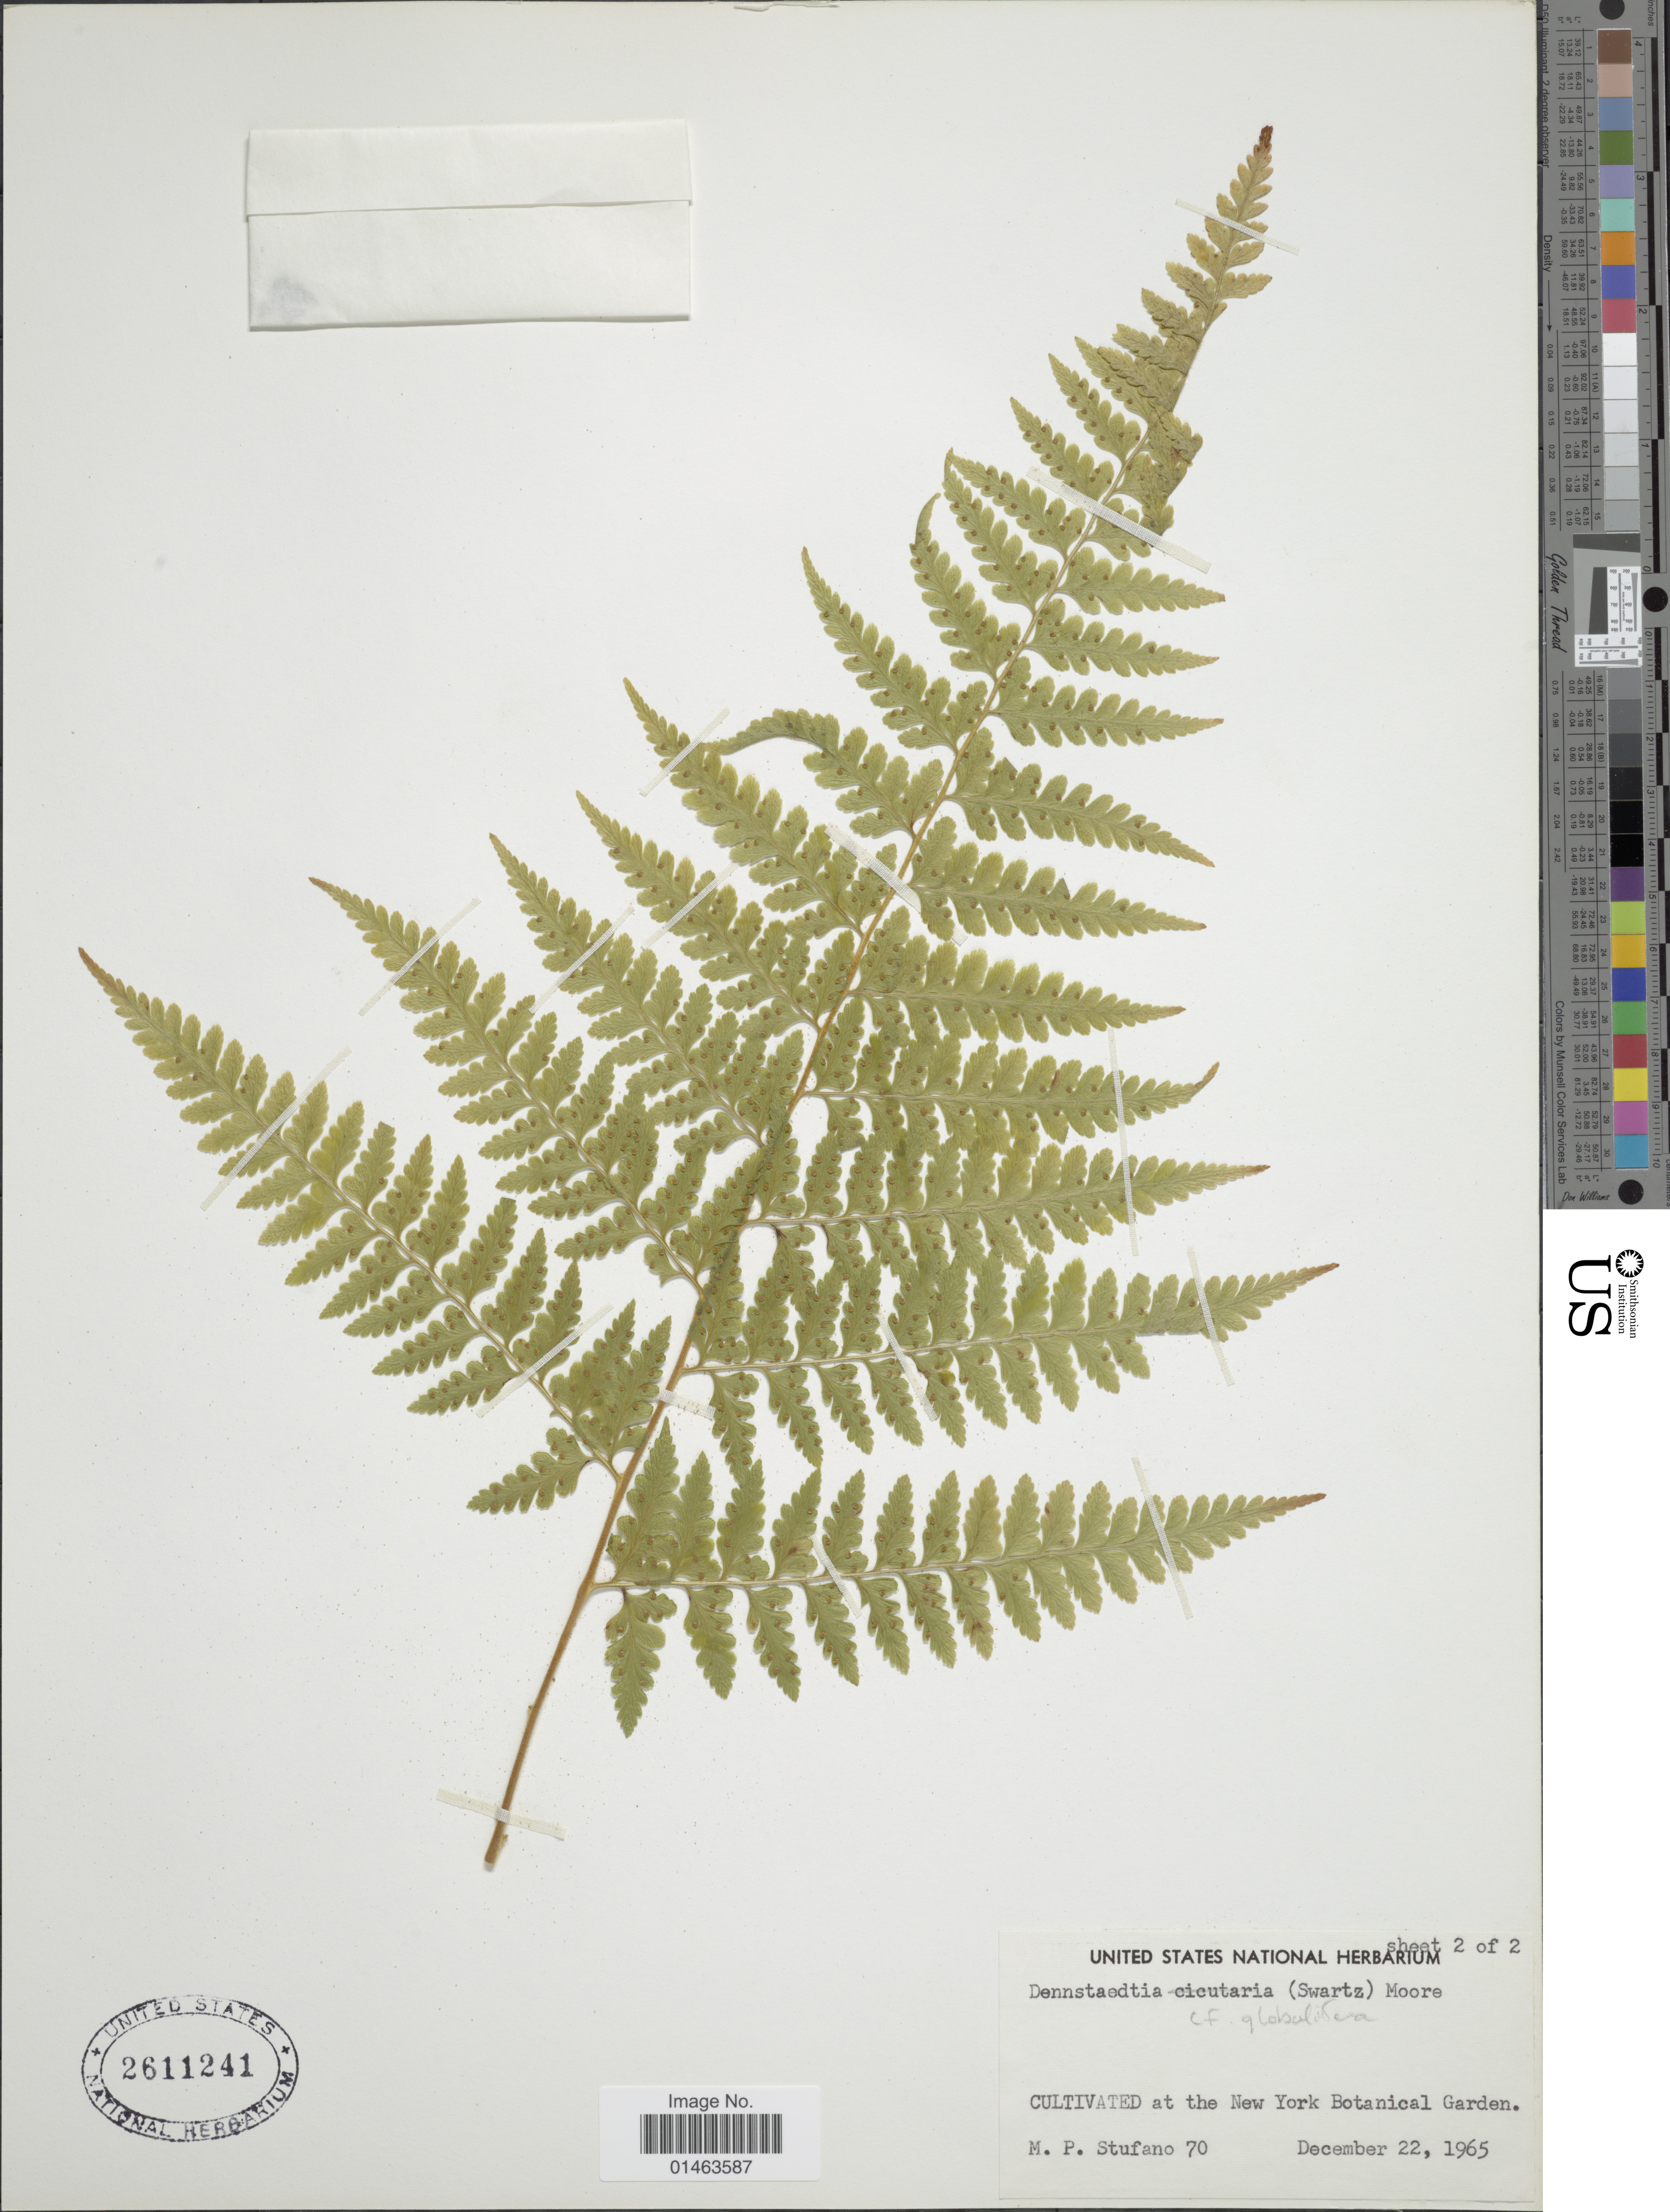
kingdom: Plantae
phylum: Tracheophyta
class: Polypodiopsida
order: Polypodiales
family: Dennstaedtiaceae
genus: Dennstaedtia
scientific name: Dennstaedtia globulifera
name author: (Poir.) Hieron.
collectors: M. Stufano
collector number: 70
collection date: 1965-12-22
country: United States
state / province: New York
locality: New York Botanical Garden.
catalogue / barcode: US 2611241